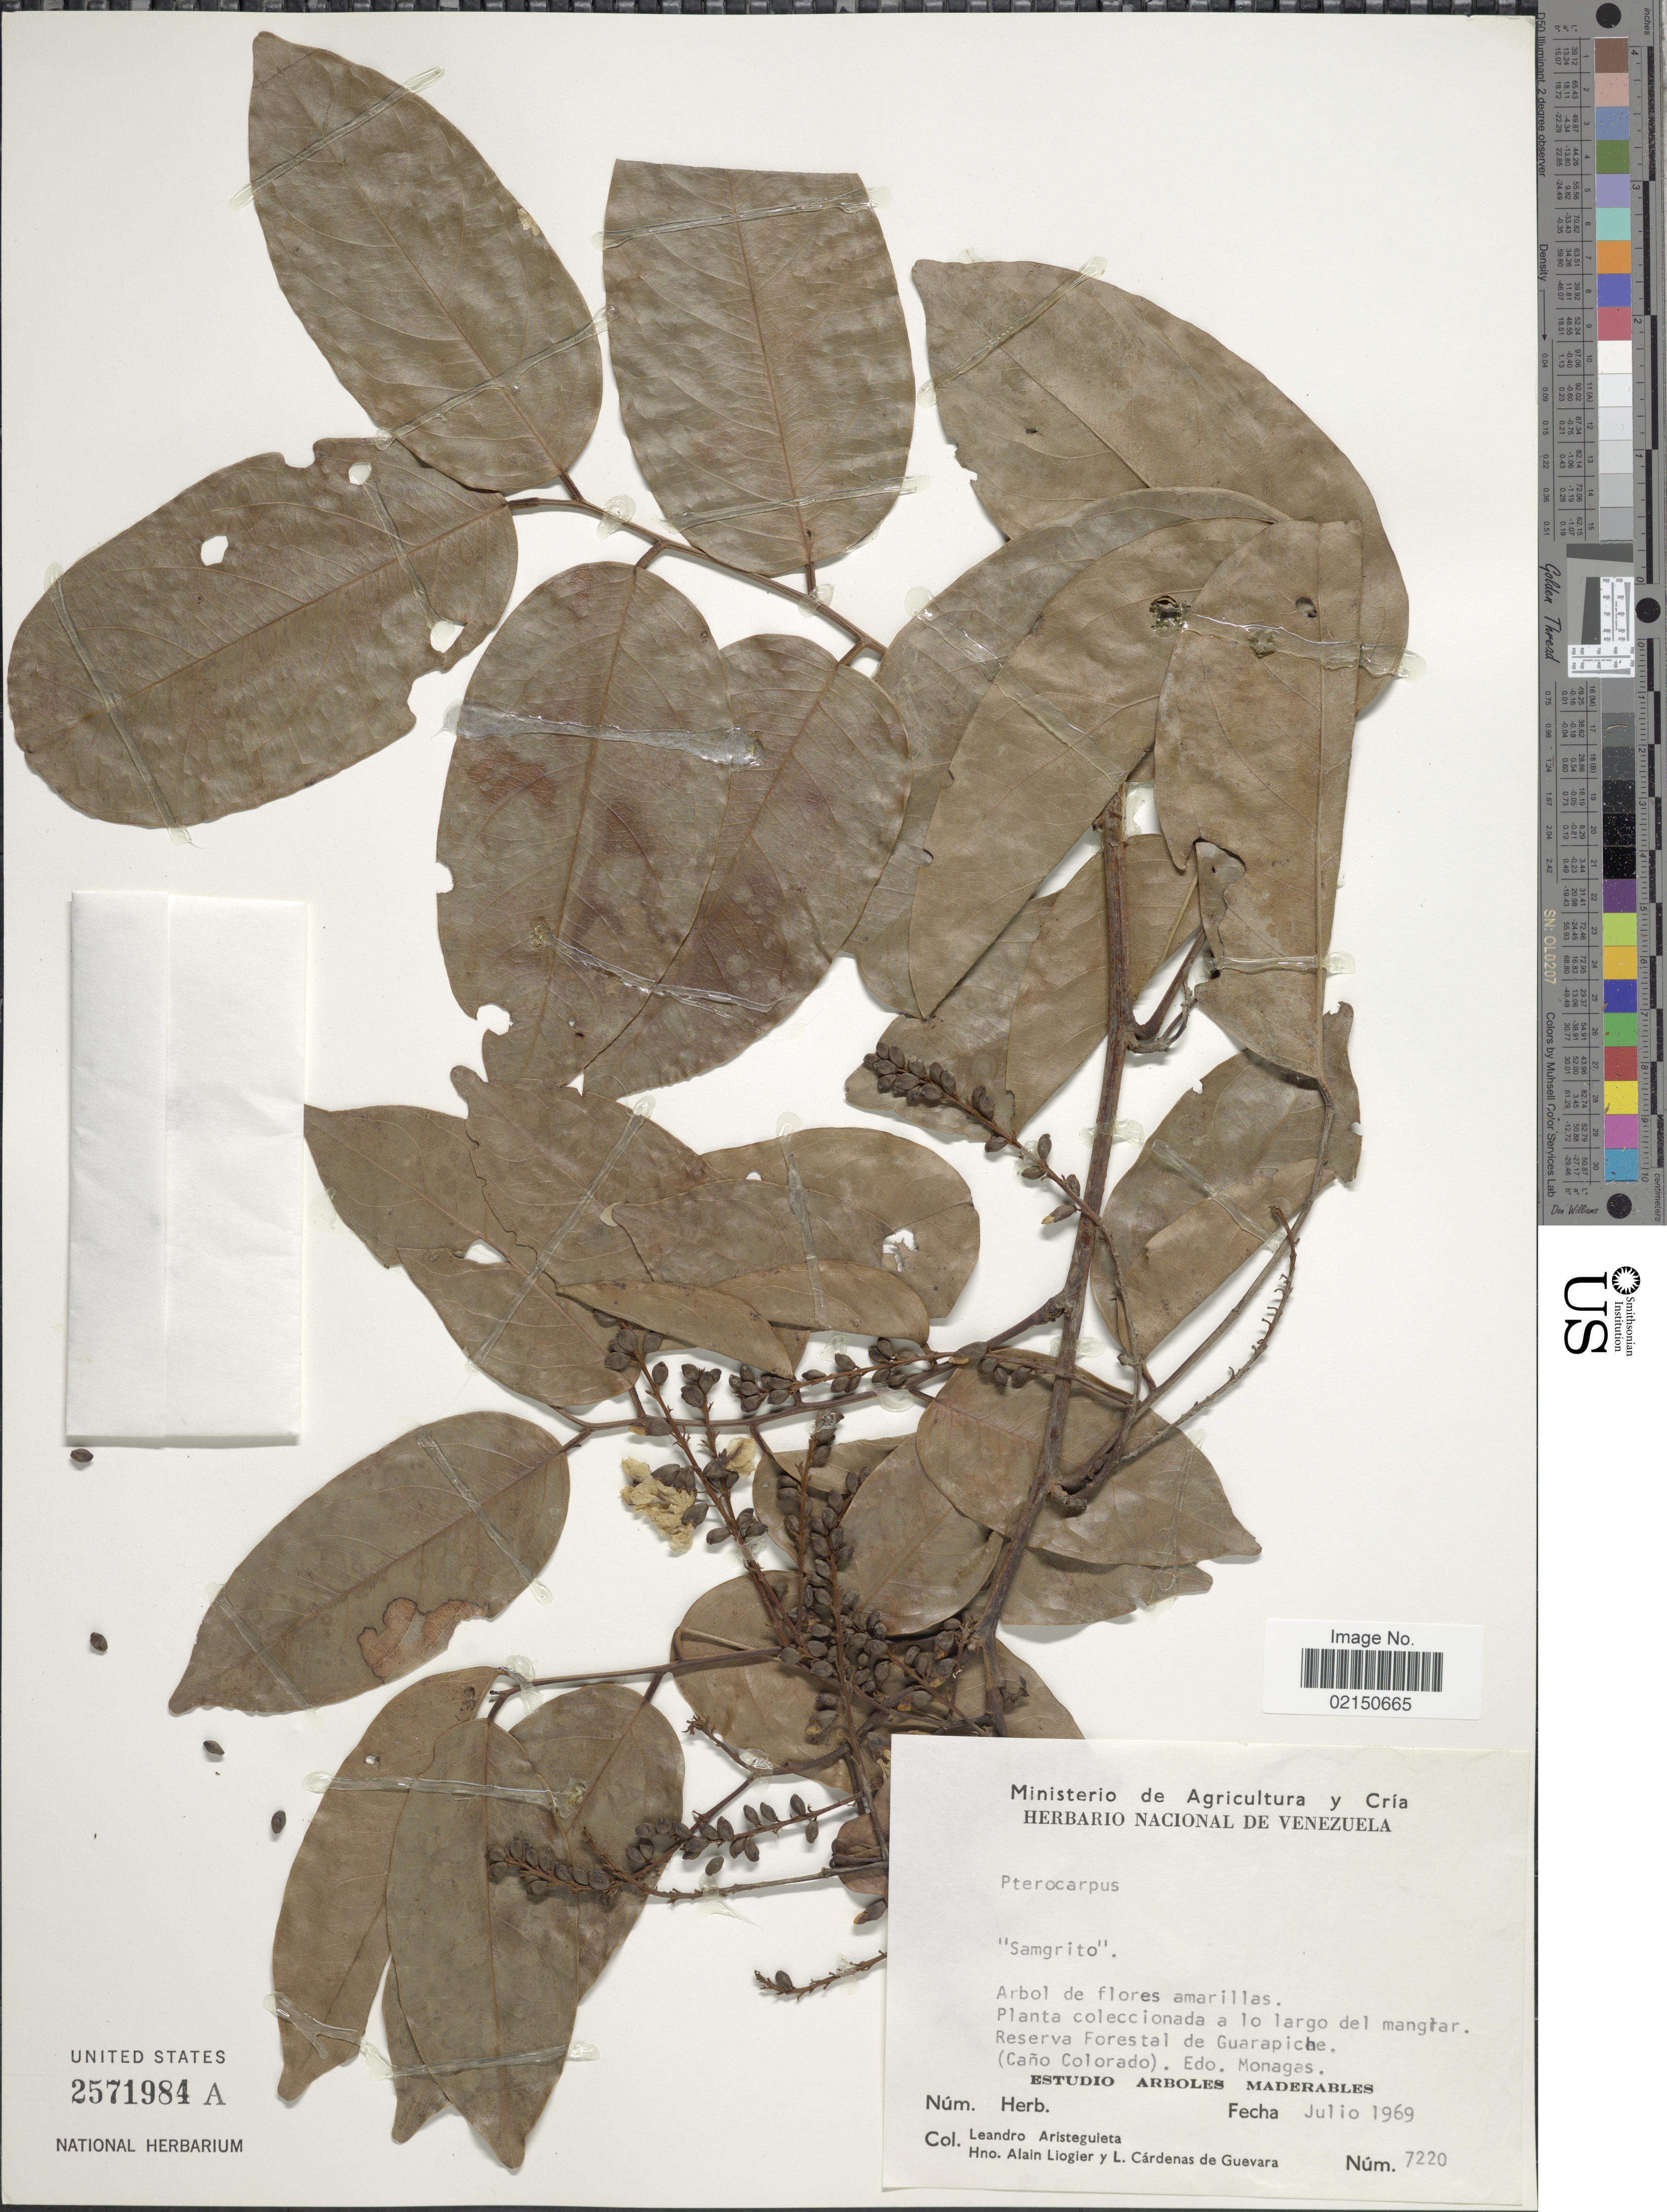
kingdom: Plantae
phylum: Tracheophyta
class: Magnoliopsida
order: Fabales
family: Fabaceae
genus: Pterocarpus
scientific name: Pterocarpus sp.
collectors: L. Aristeguieta, A. H. Liogier & L. De Guevara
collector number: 7220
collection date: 1969-07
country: Venezuela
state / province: Monagas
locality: Reserva Forestal de Guarapiche (Caño Colorado). Estudio Arboles Maderables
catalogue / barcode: US 2571984A